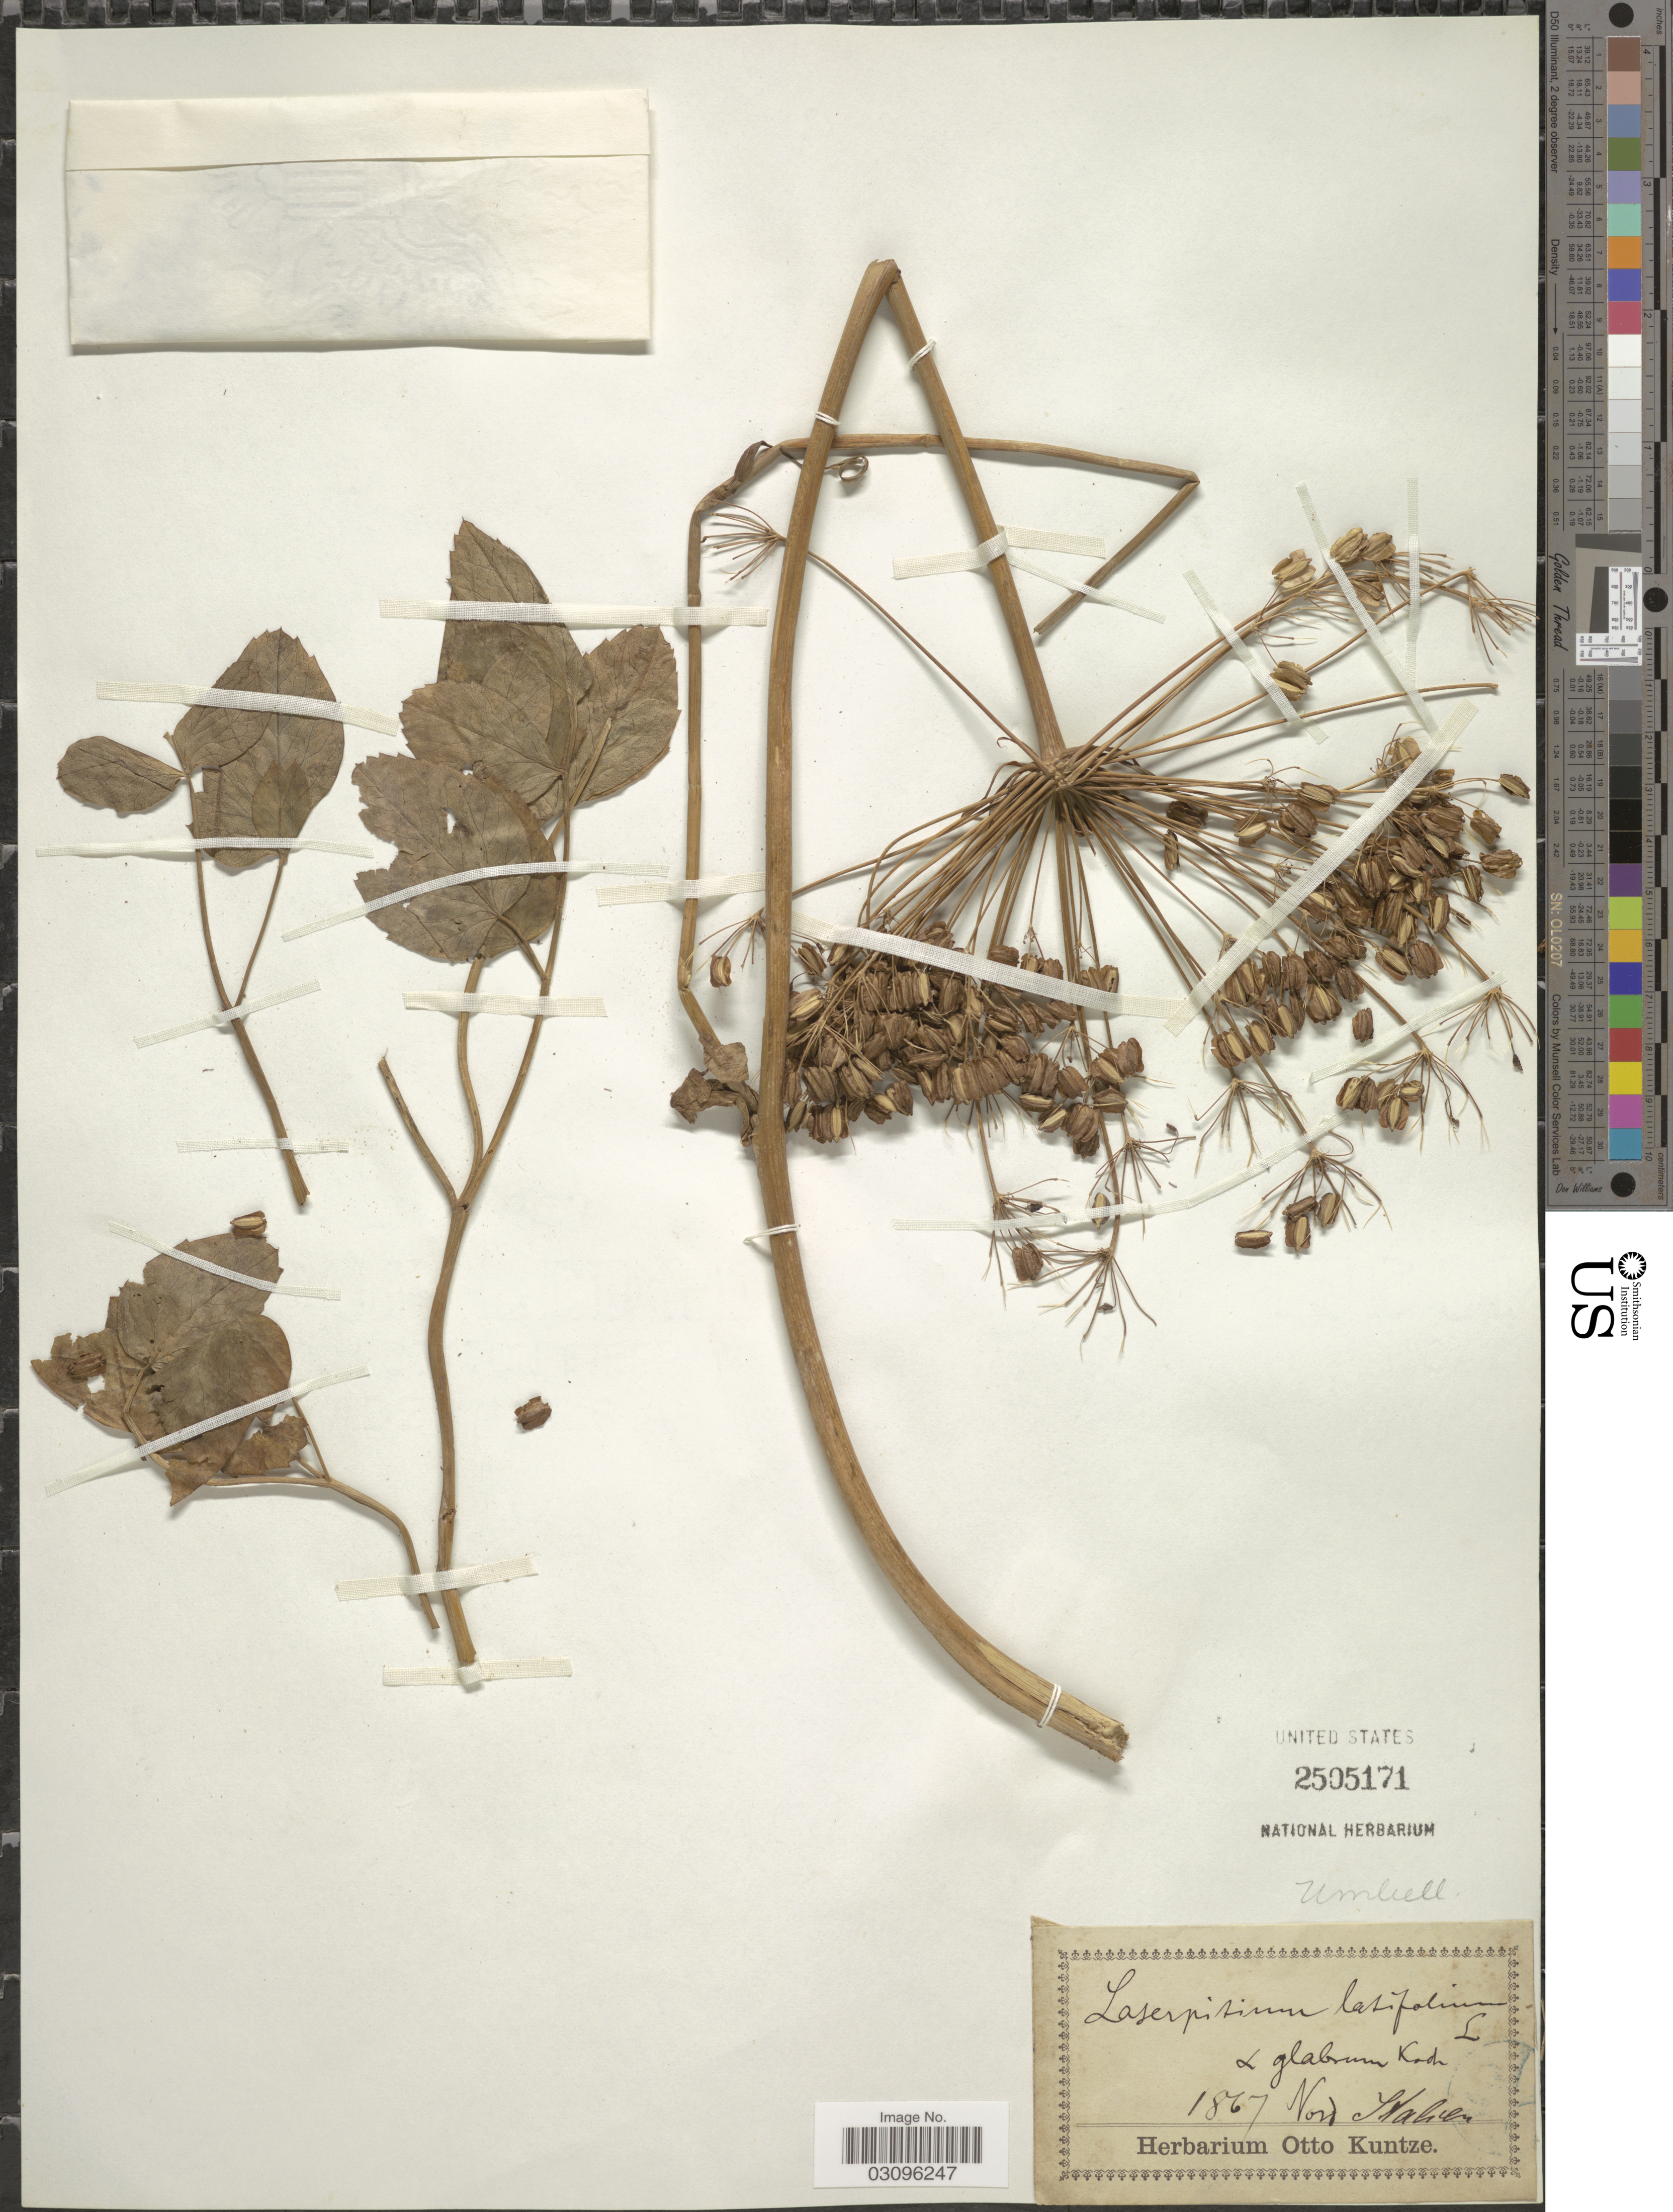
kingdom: Plantae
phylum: Tracheophyta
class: Magnoliopsida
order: Apiales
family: Apiaceae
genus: Laserpitium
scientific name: Laserpitium latifolium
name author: L.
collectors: ex herb. Otto Kuntze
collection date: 1867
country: Italy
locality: Nord Italien [Stahlier? interpreted]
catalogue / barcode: US 2505171